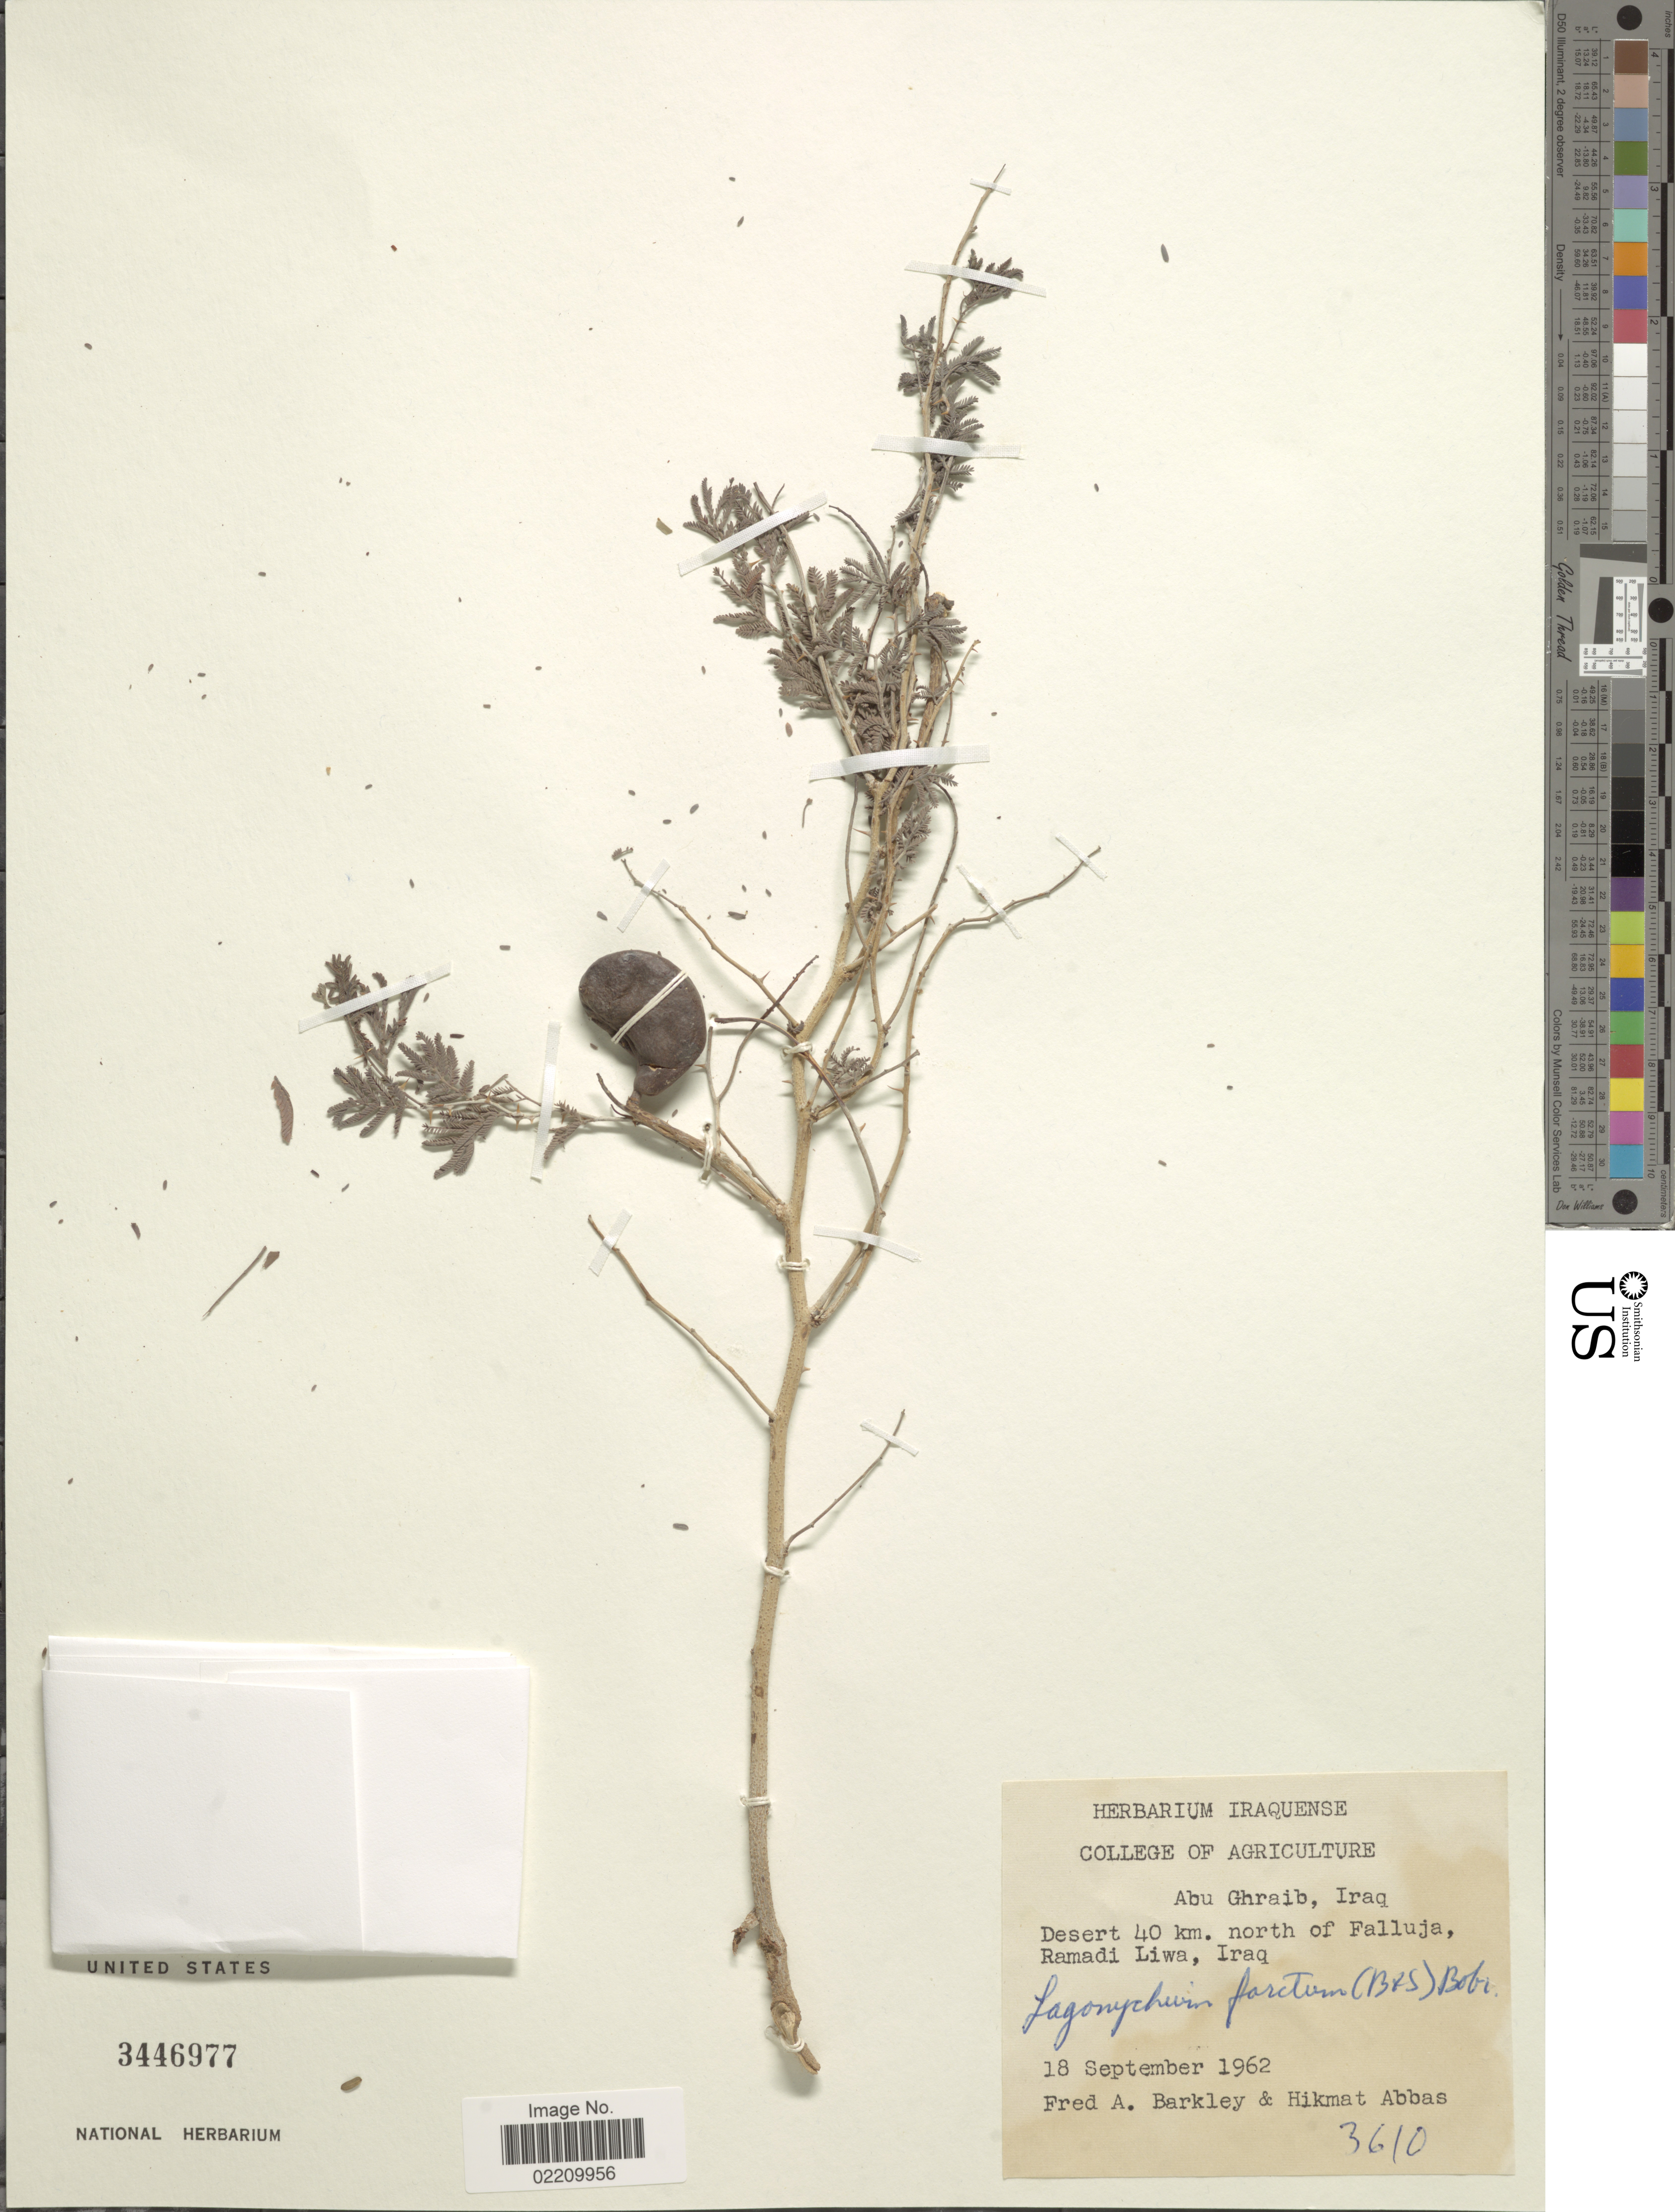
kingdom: Plantae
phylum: Tracheophyta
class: Magnoliopsida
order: Fabales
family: Fabaceae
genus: Prosopis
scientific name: Prosopis farcta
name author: (Banks & Sol.) J.F. Macbr.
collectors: F. A. Barkley & H. Abbas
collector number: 3610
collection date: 1962-09-18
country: Iraq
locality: Abu Ghraib, desert 40 km north of Falluja, Ramadi Liwa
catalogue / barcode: US 3446977